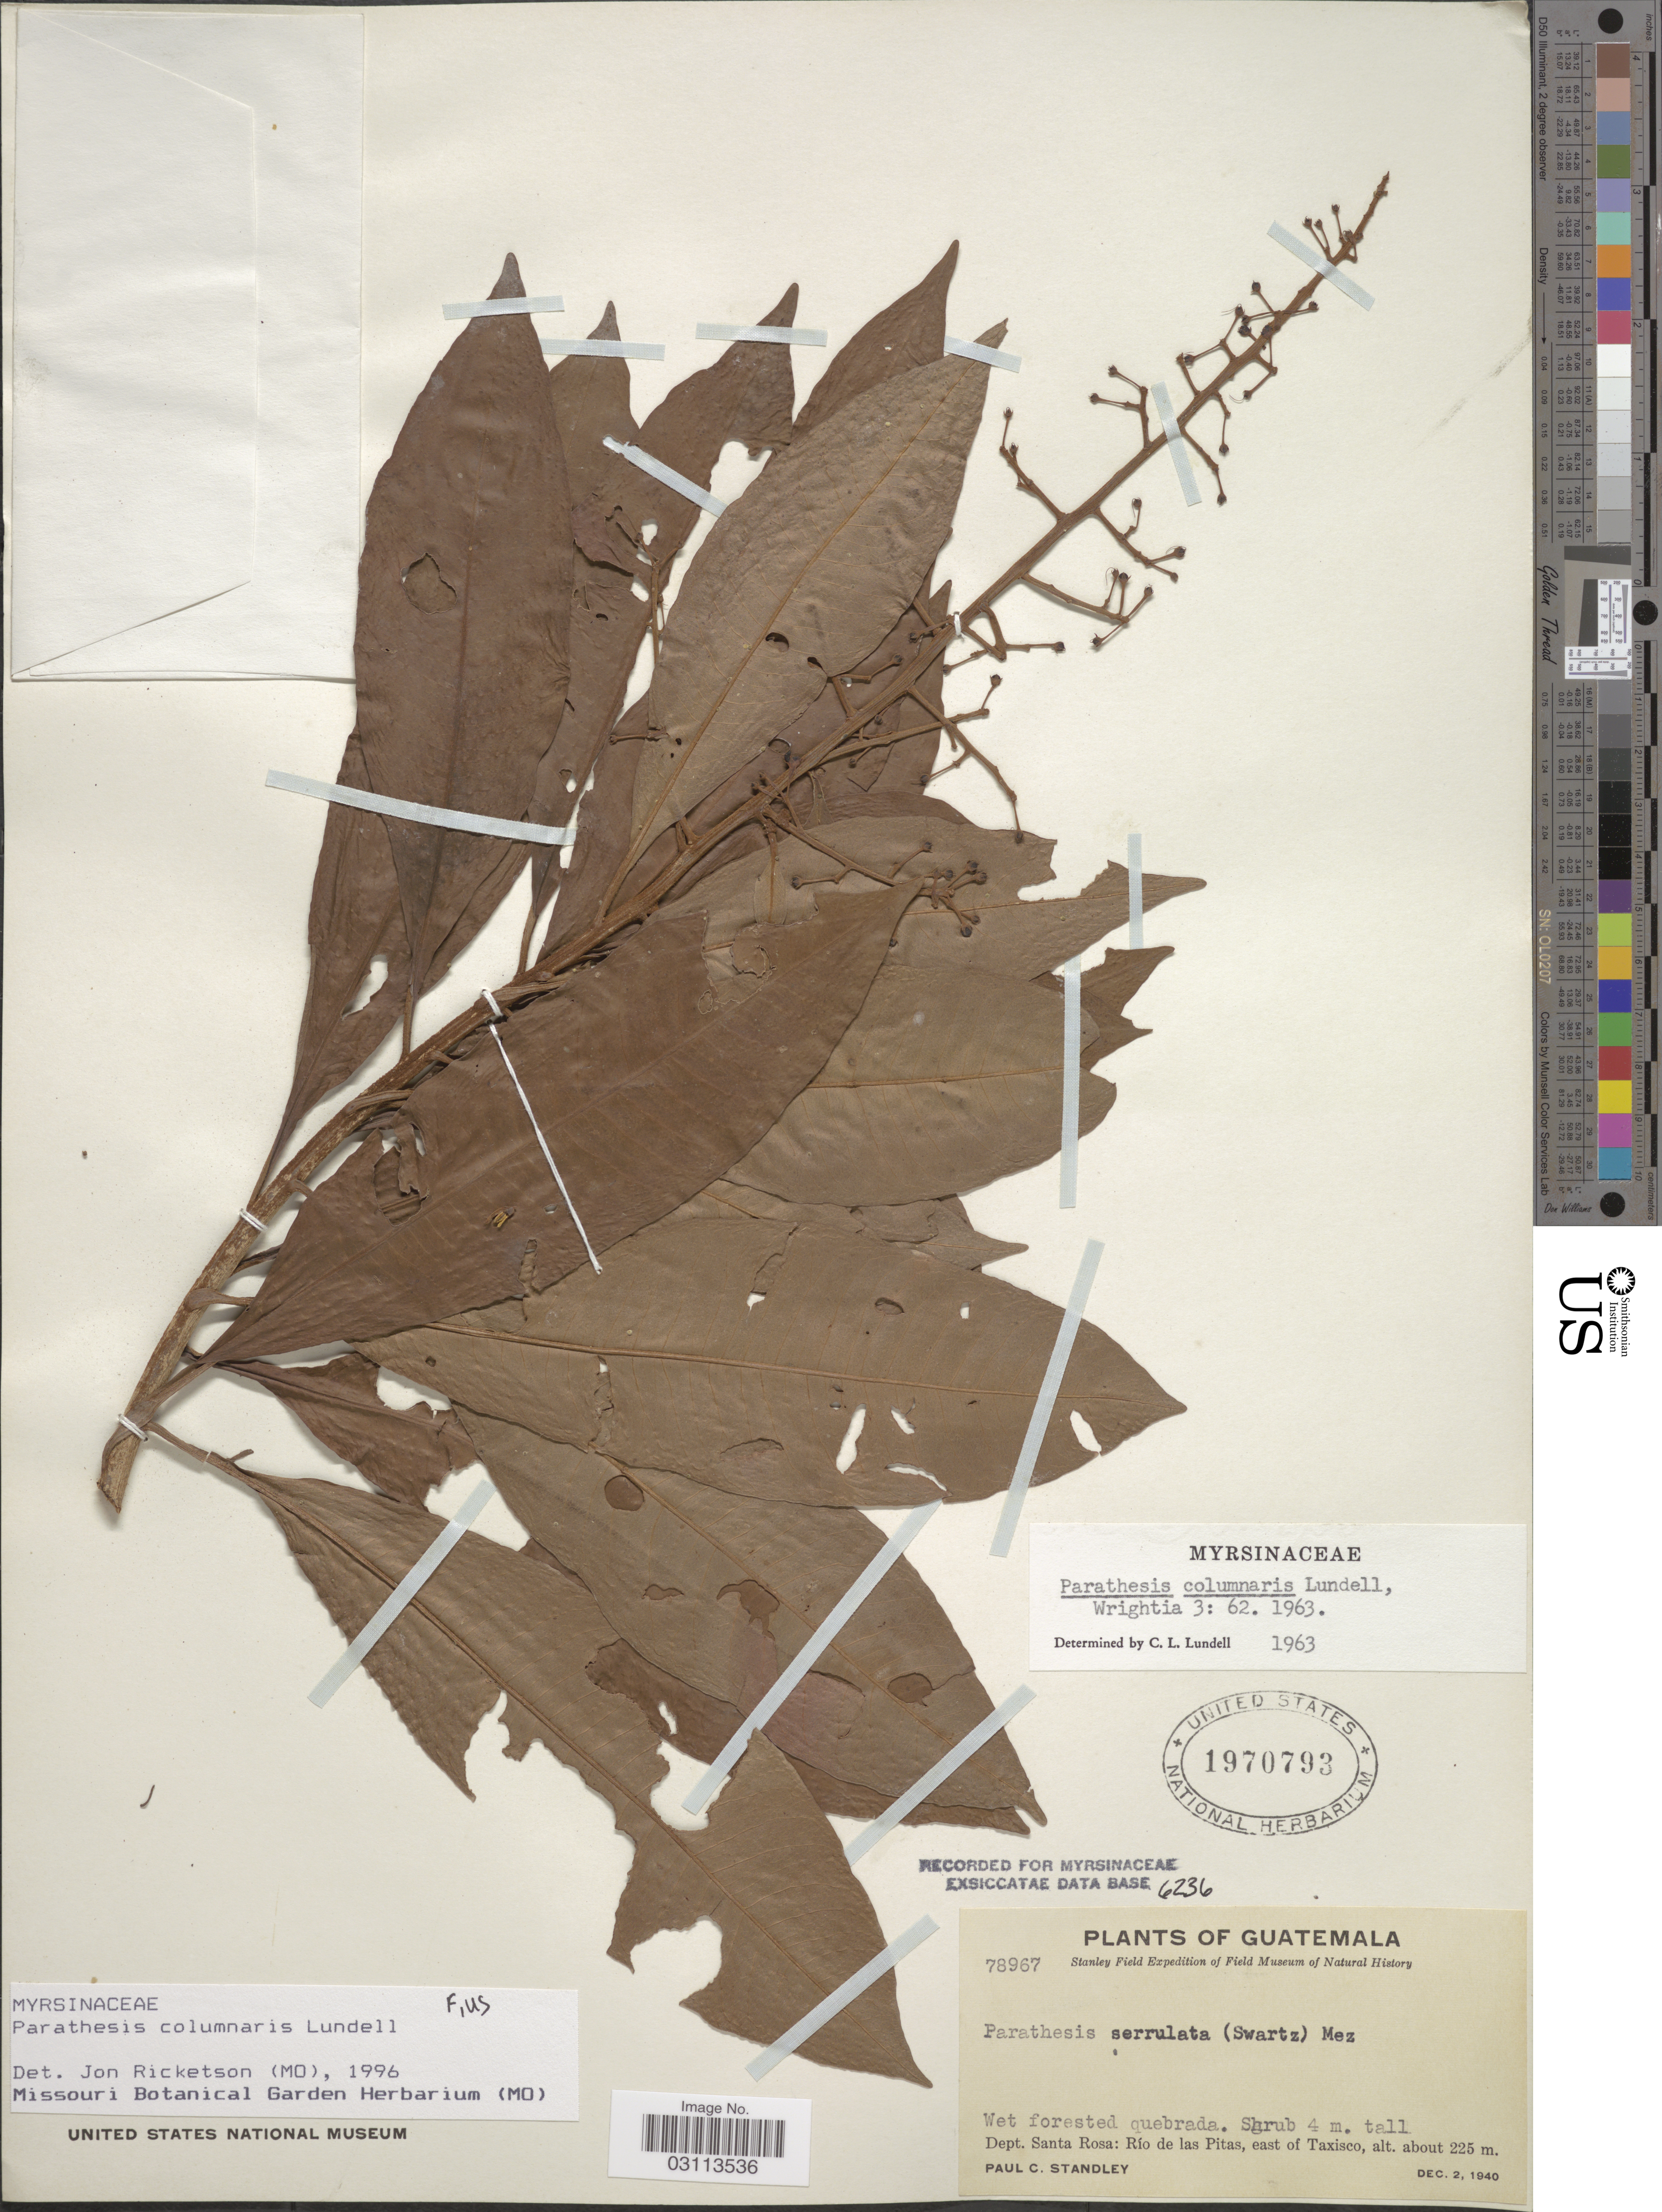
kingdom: Plantae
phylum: Tracheophyta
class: Magnoliopsida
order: Ericales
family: Primulaceae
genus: Parathesis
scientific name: Parathesis sp.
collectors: P. C. Standley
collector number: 78967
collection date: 1940-12-02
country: Guatemala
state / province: Santa Rosa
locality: Dept. Santa Rosa: Río de las Pitas, east of Taxisco.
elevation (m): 225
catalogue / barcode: US 1970793